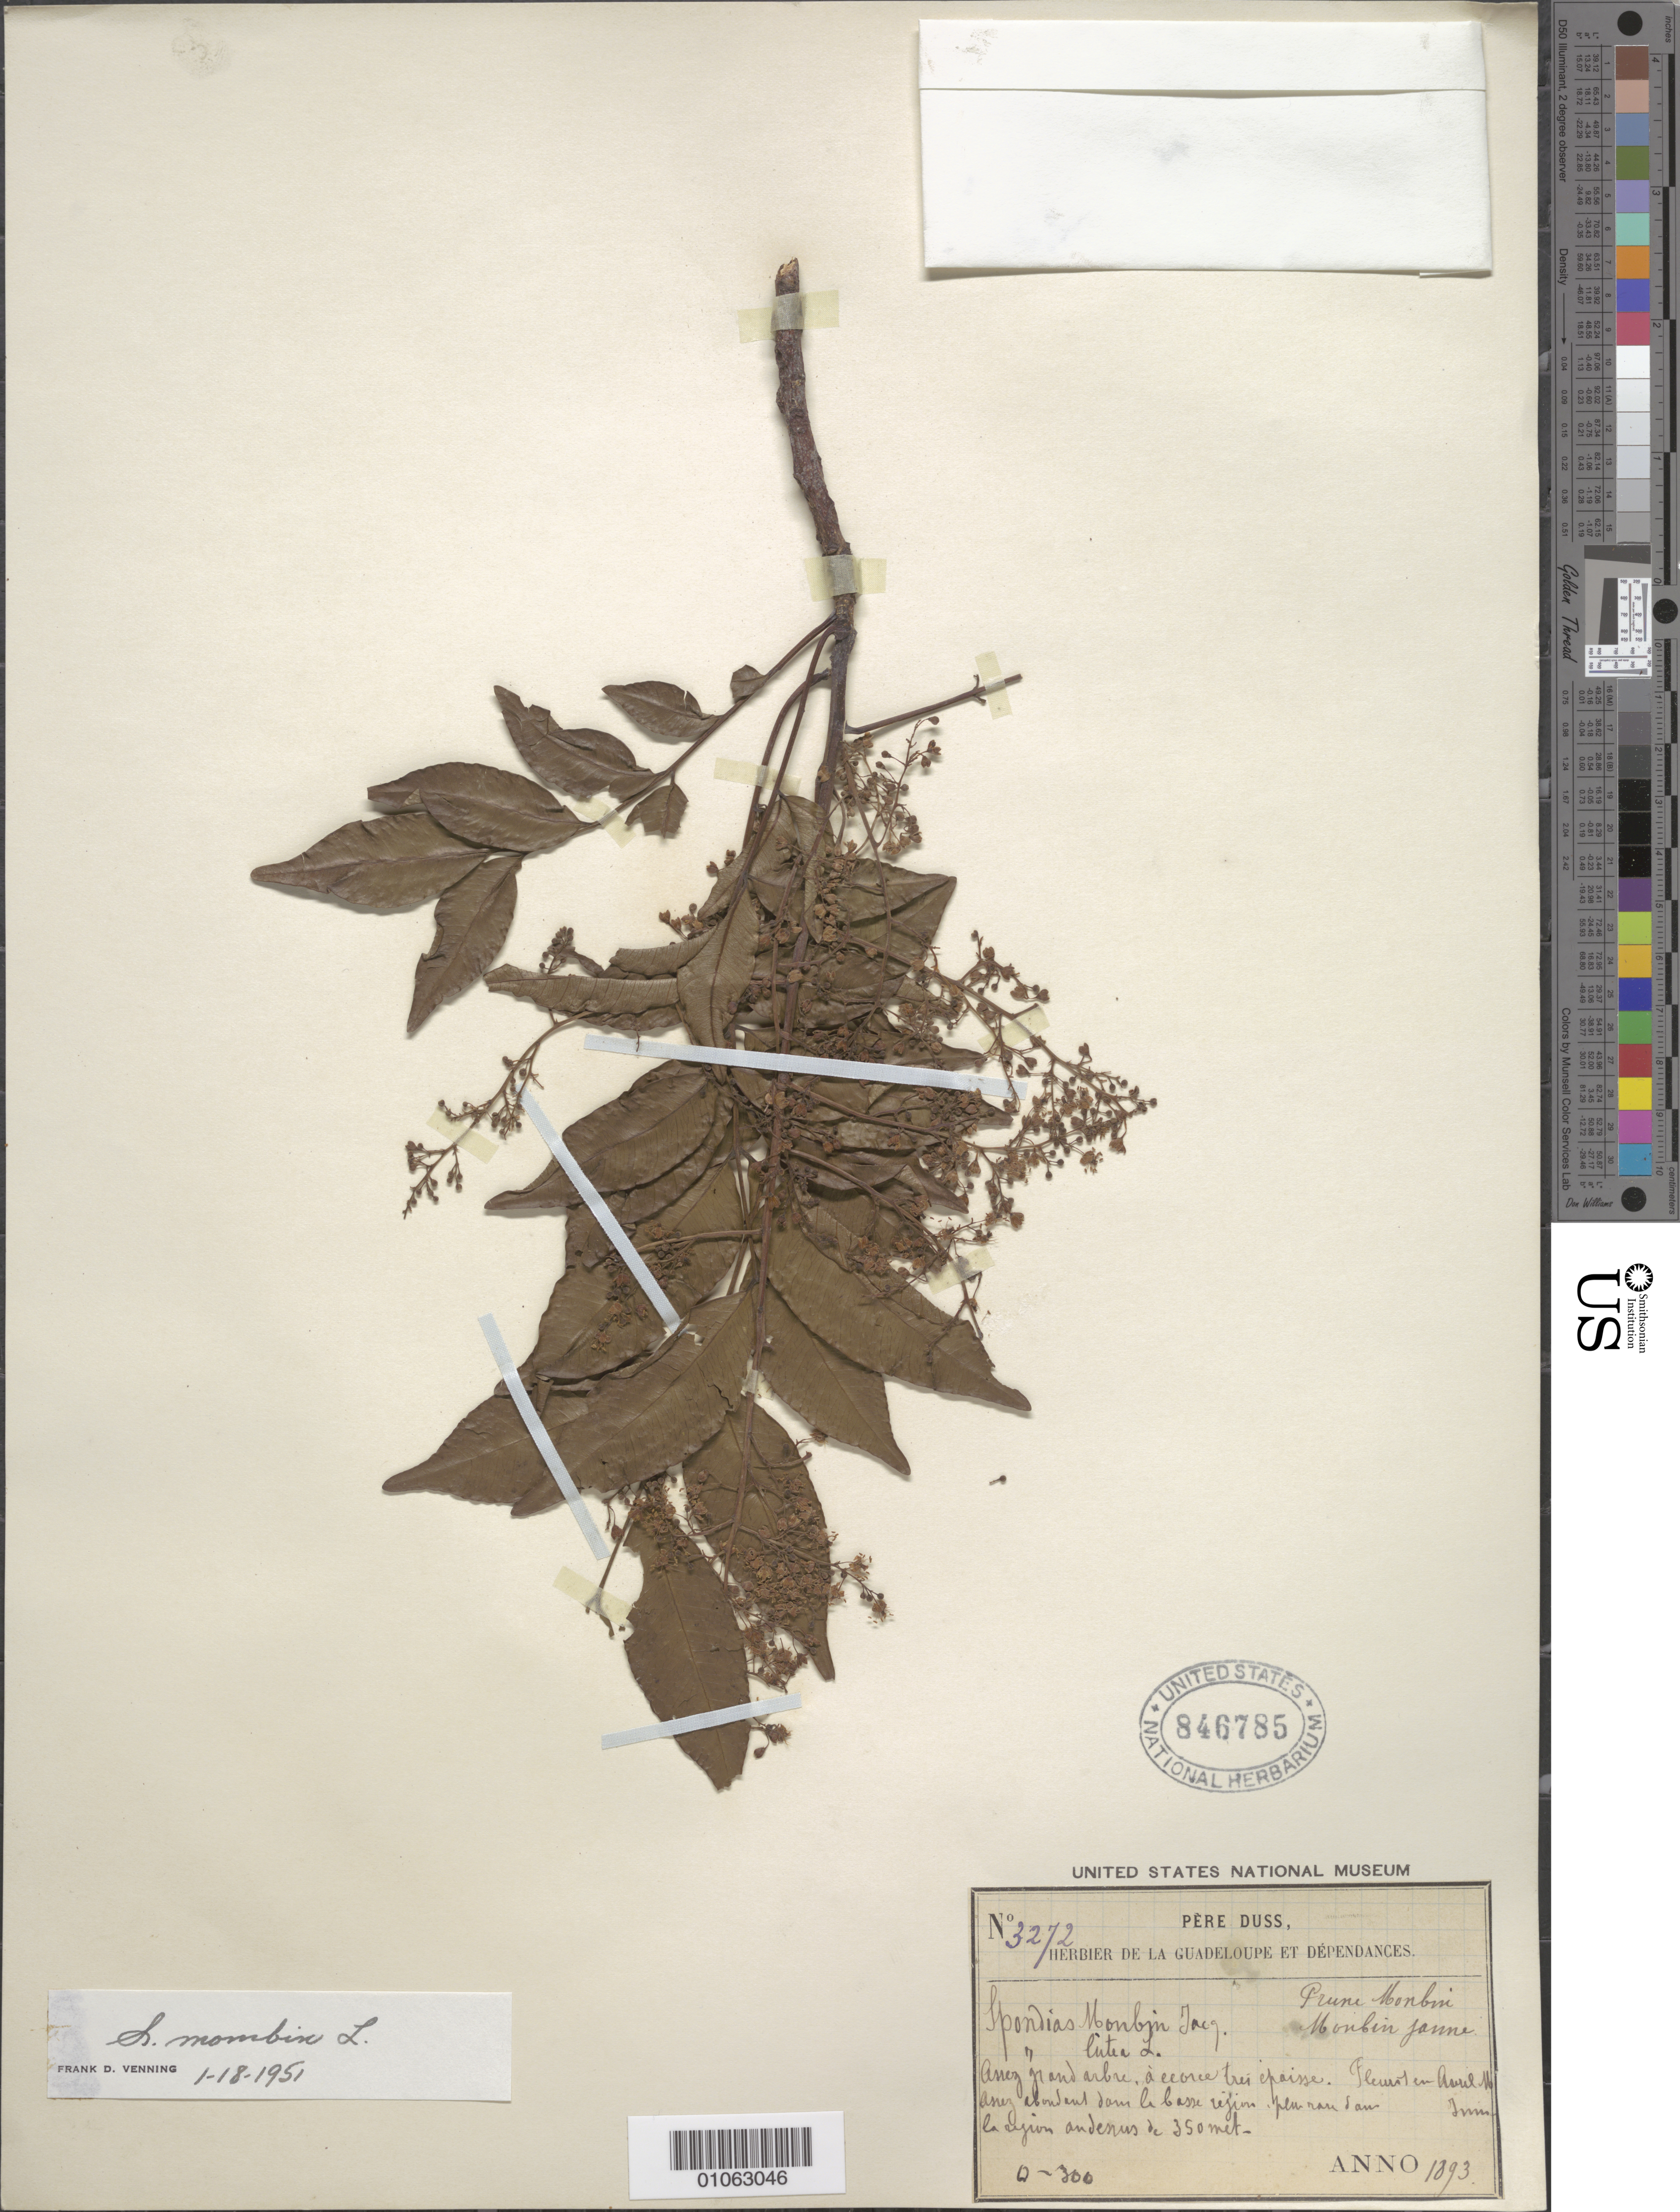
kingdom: Plantae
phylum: Tracheophyta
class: Magnoliopsida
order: Sapindales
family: Anacardiaceae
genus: Spondias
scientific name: Spondias mombin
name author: L.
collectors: Père Duss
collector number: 3272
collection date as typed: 1893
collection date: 1893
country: Guadeloupe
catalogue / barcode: US 846785